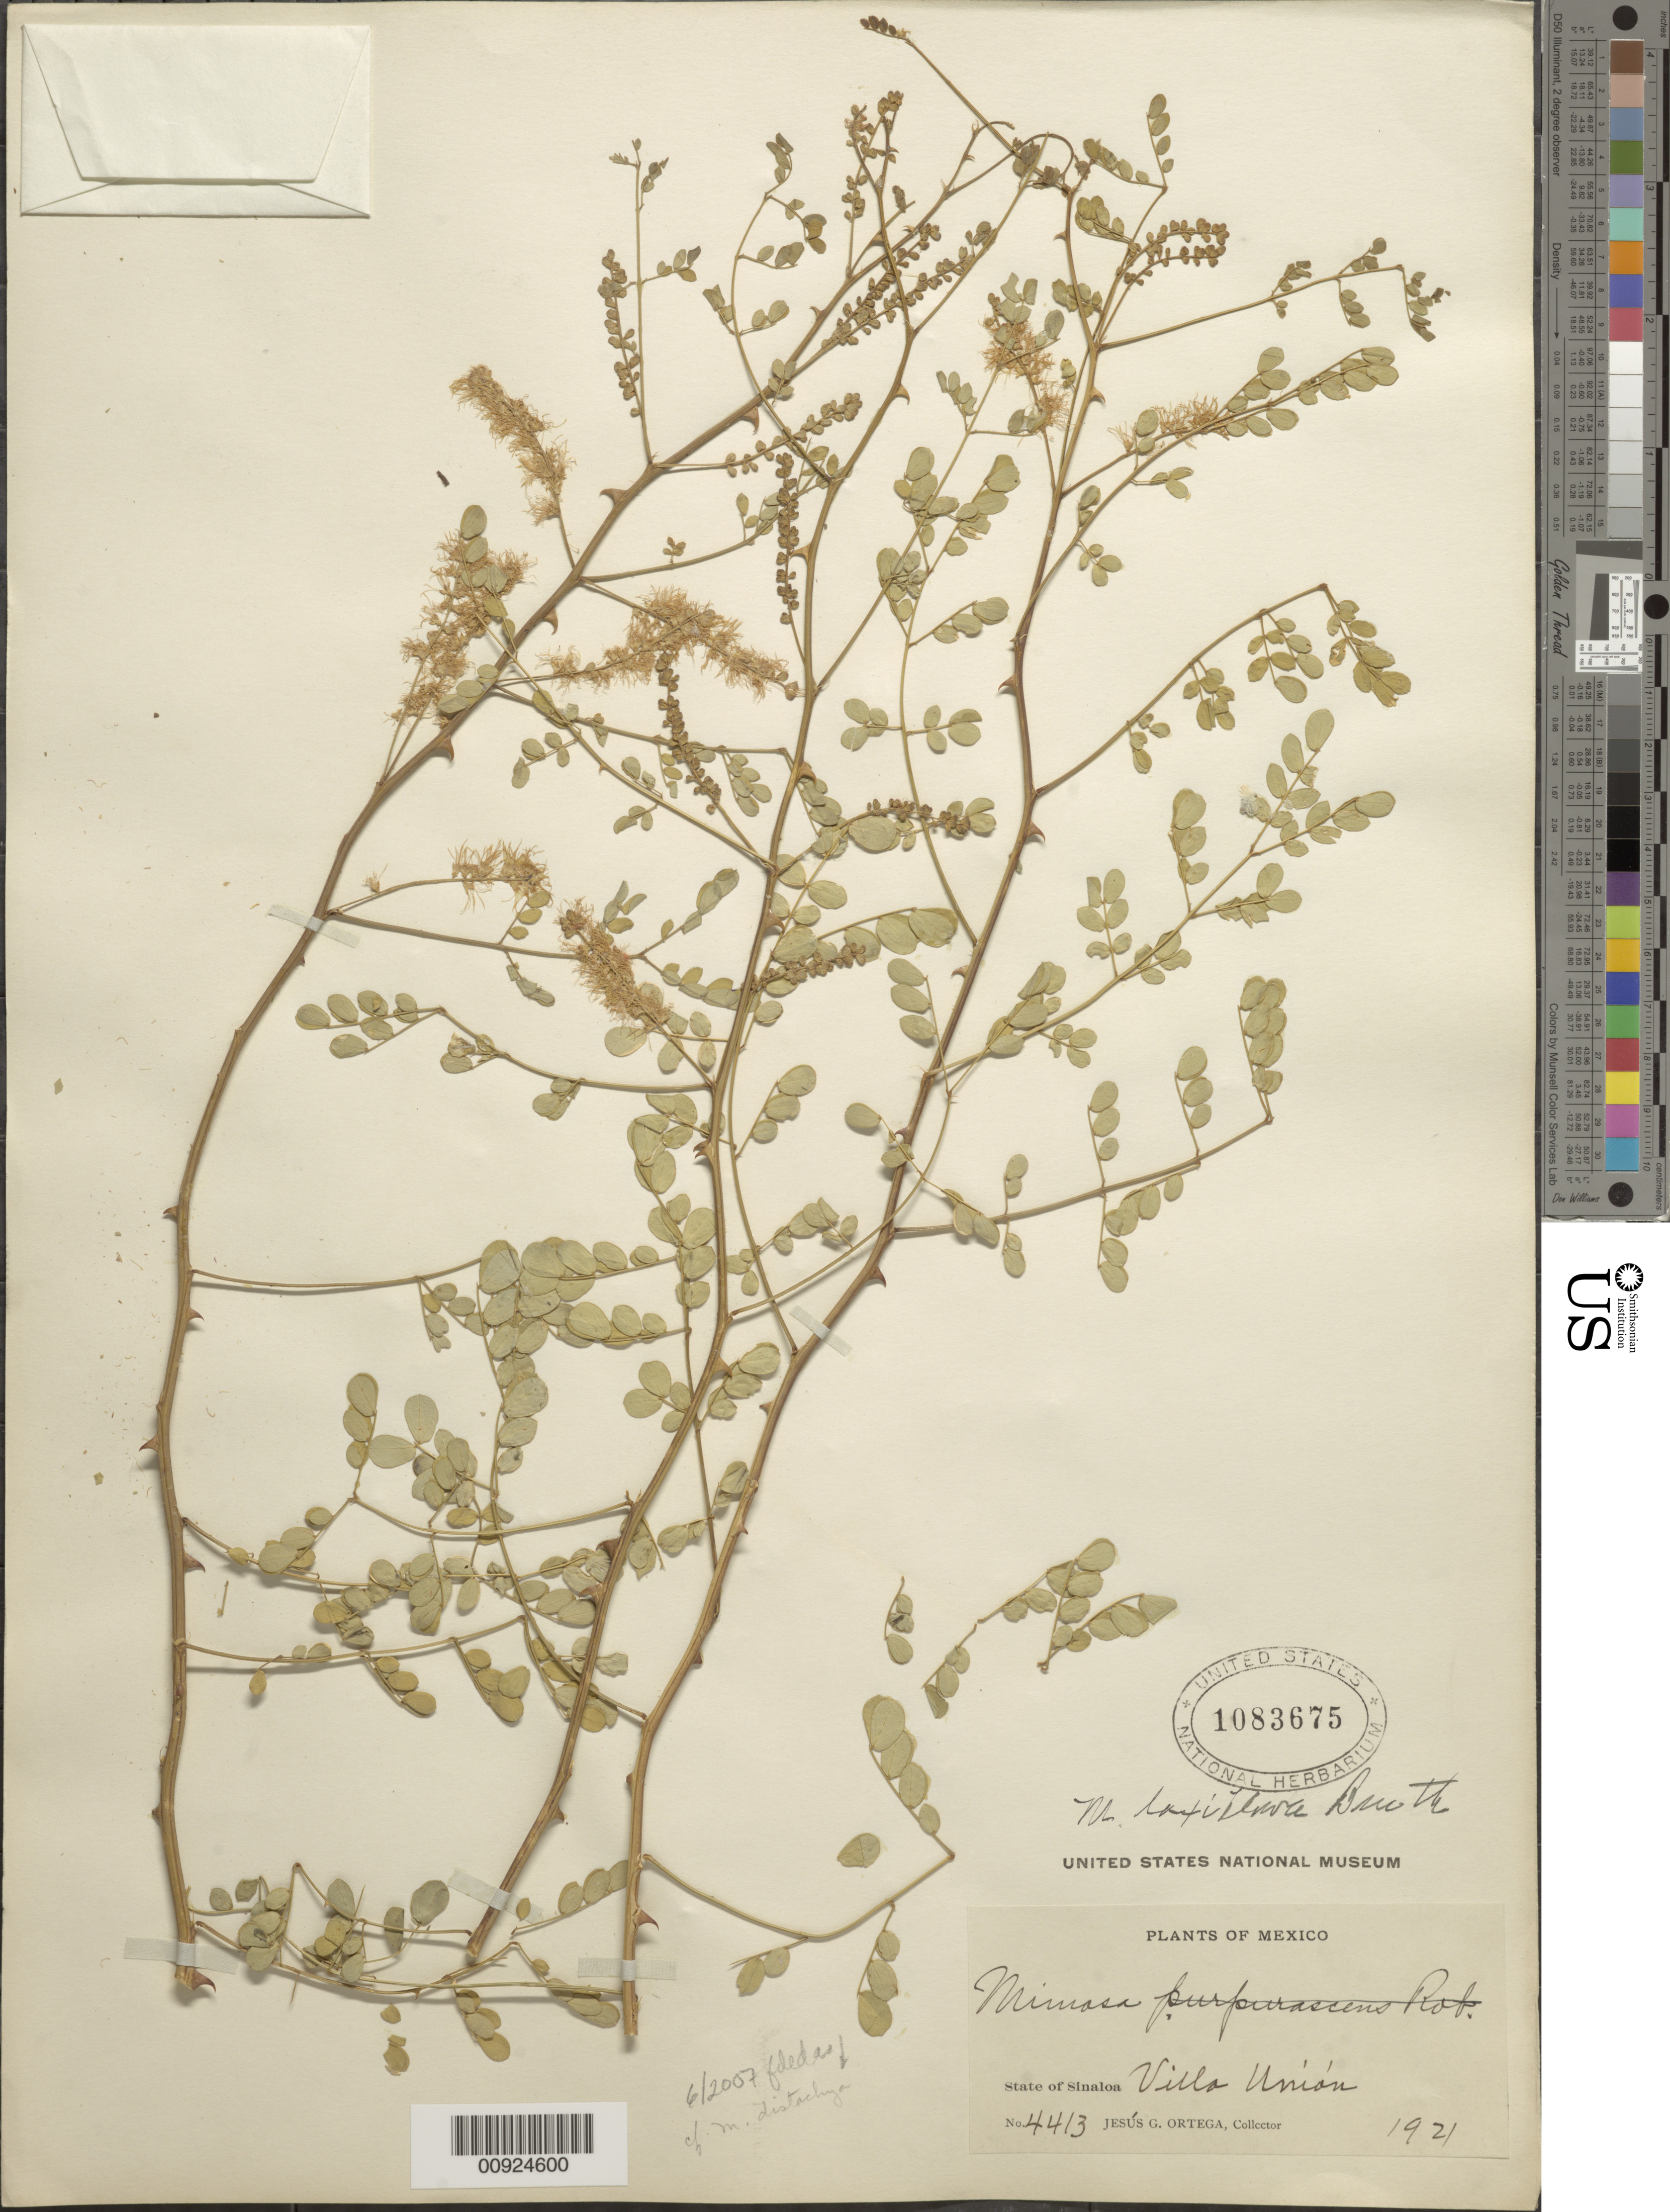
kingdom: Plantae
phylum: Tracheophyta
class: Magnoliopsida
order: Fabales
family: Fabaceae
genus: Mimosa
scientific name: Mimosa distachya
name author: Cav.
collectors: J. Ortega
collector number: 4413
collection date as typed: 1921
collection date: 1921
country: Mexico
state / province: Sinaloa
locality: State of Sinaloa: Villa Unión.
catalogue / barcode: US 1083675